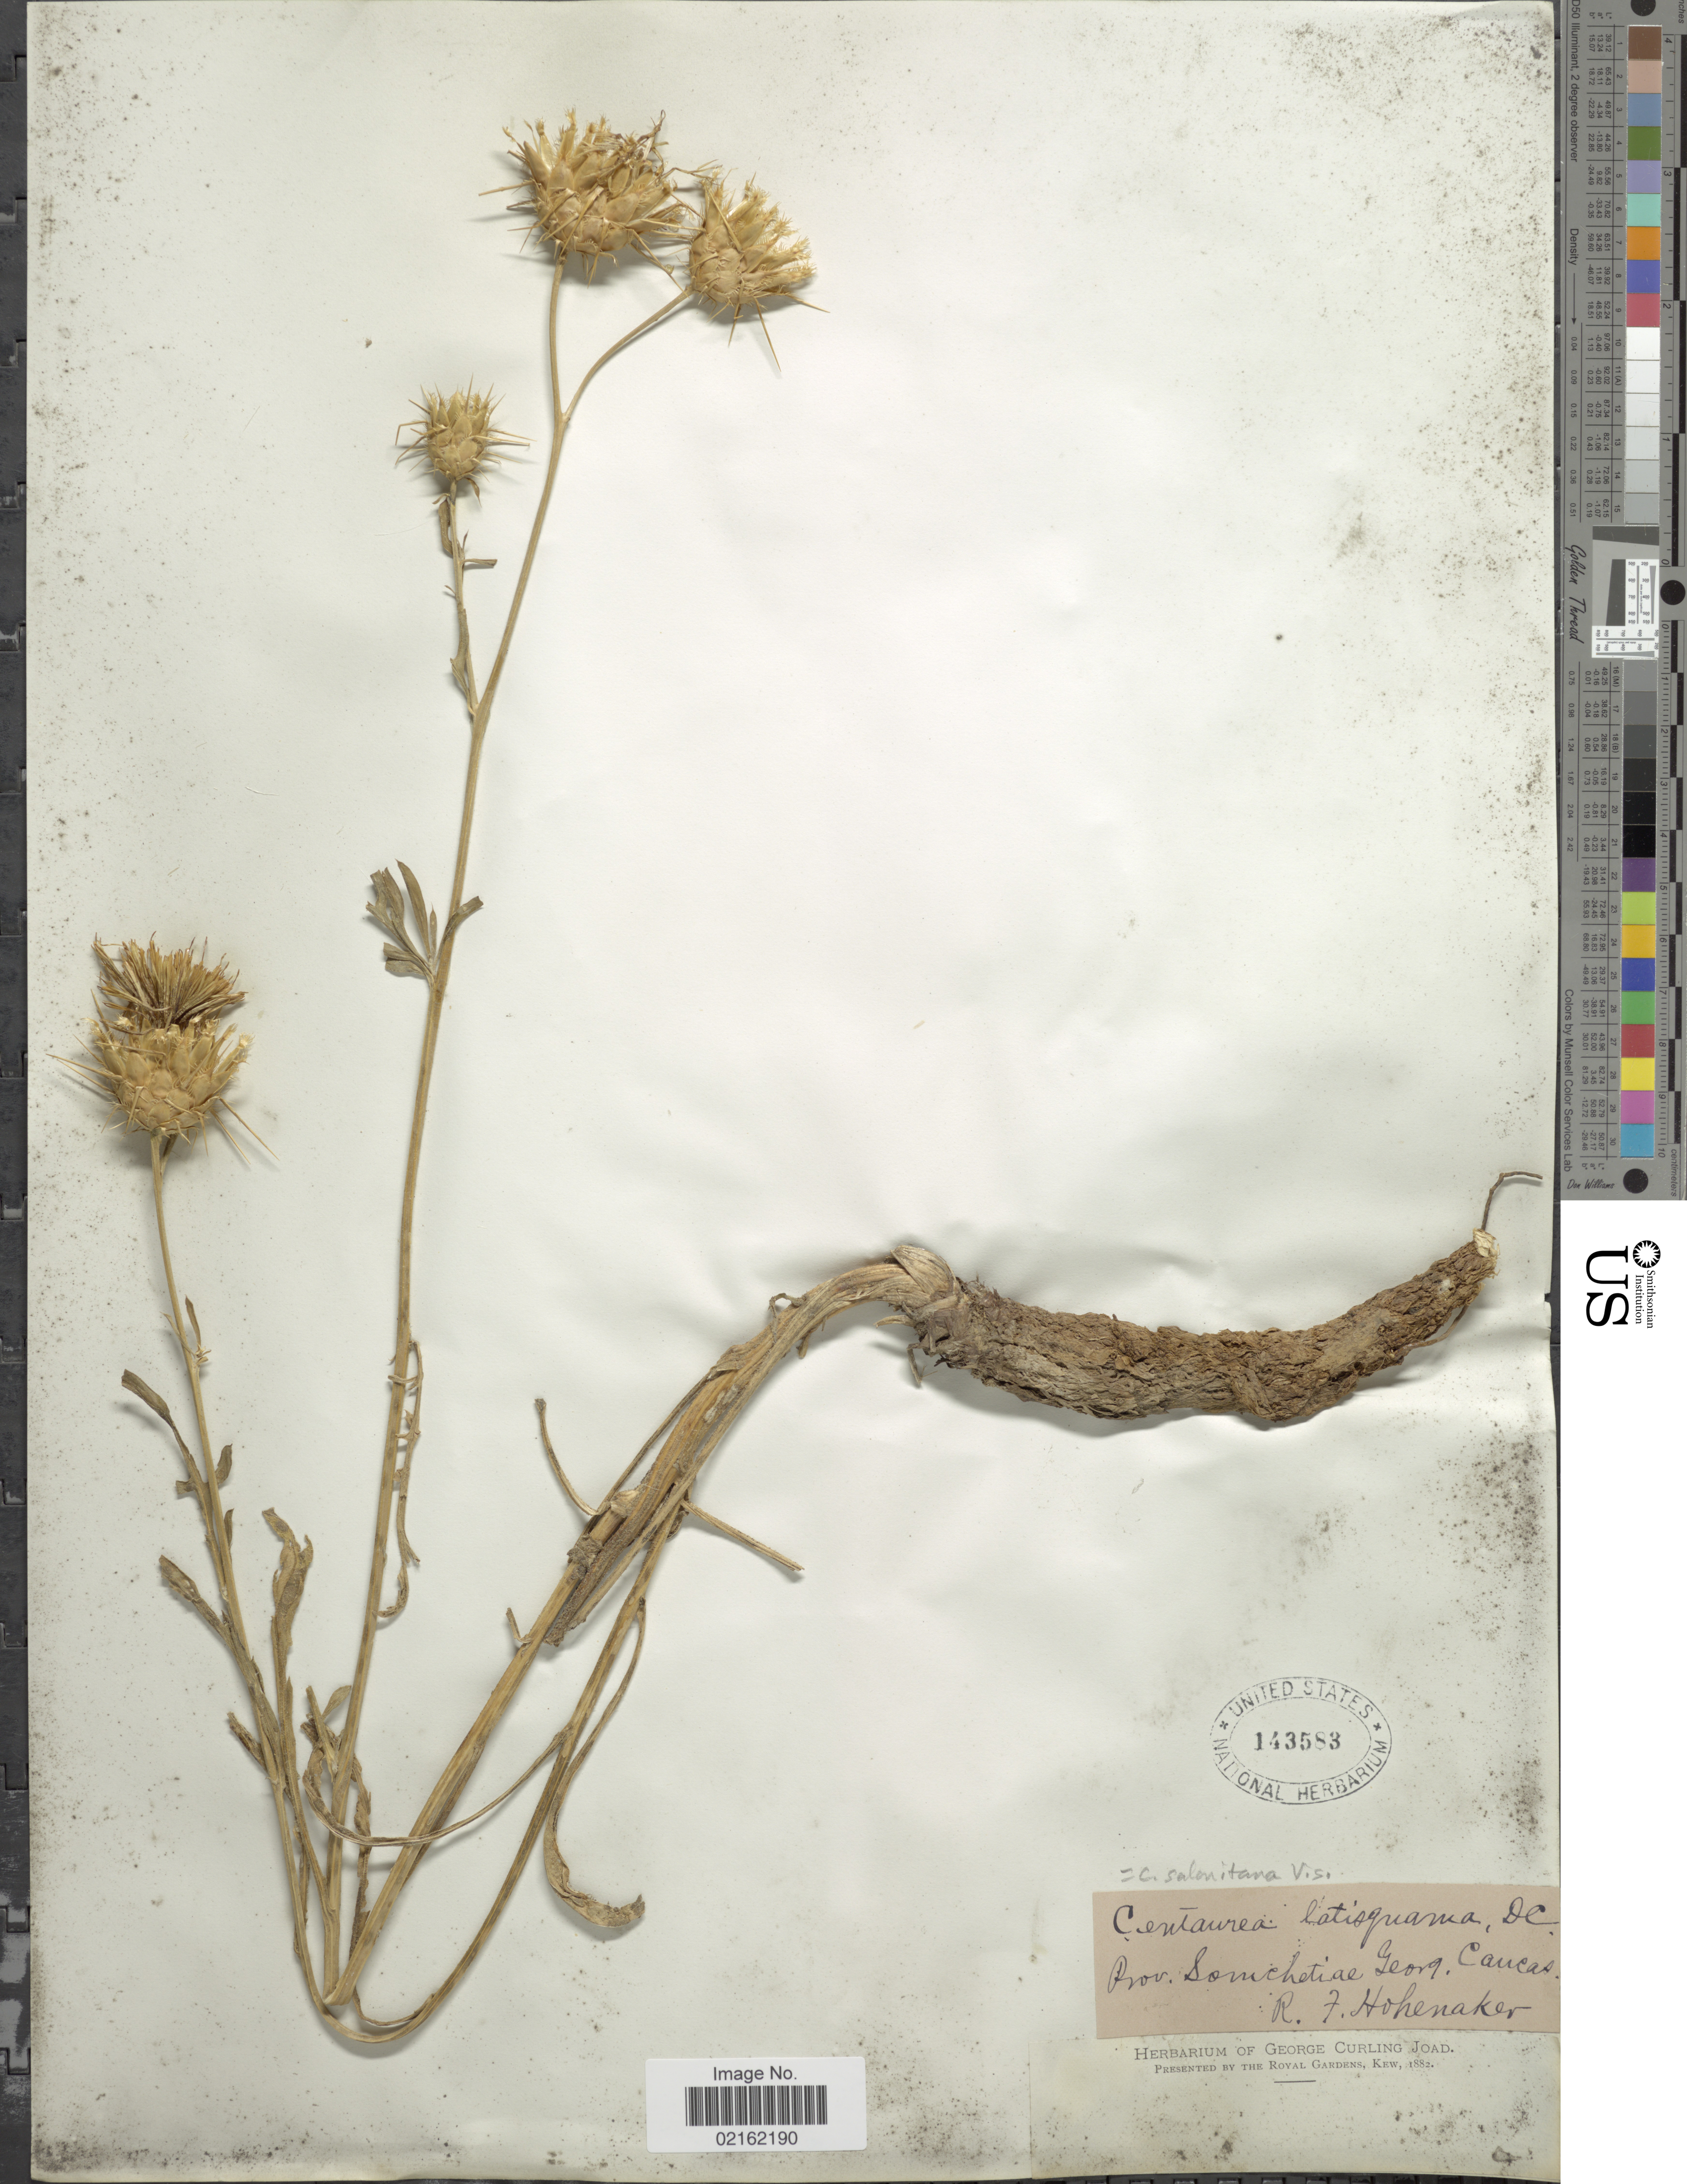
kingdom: Plantae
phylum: Tracheophyta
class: Magnoliopsida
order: Asterales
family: Asteraceae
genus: Centaurea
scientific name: Centaurea salonitana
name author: Vis.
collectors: R. F. Hohenacker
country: Georgia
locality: Prov. Somchetiae Georg. Caucas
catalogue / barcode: US 143583